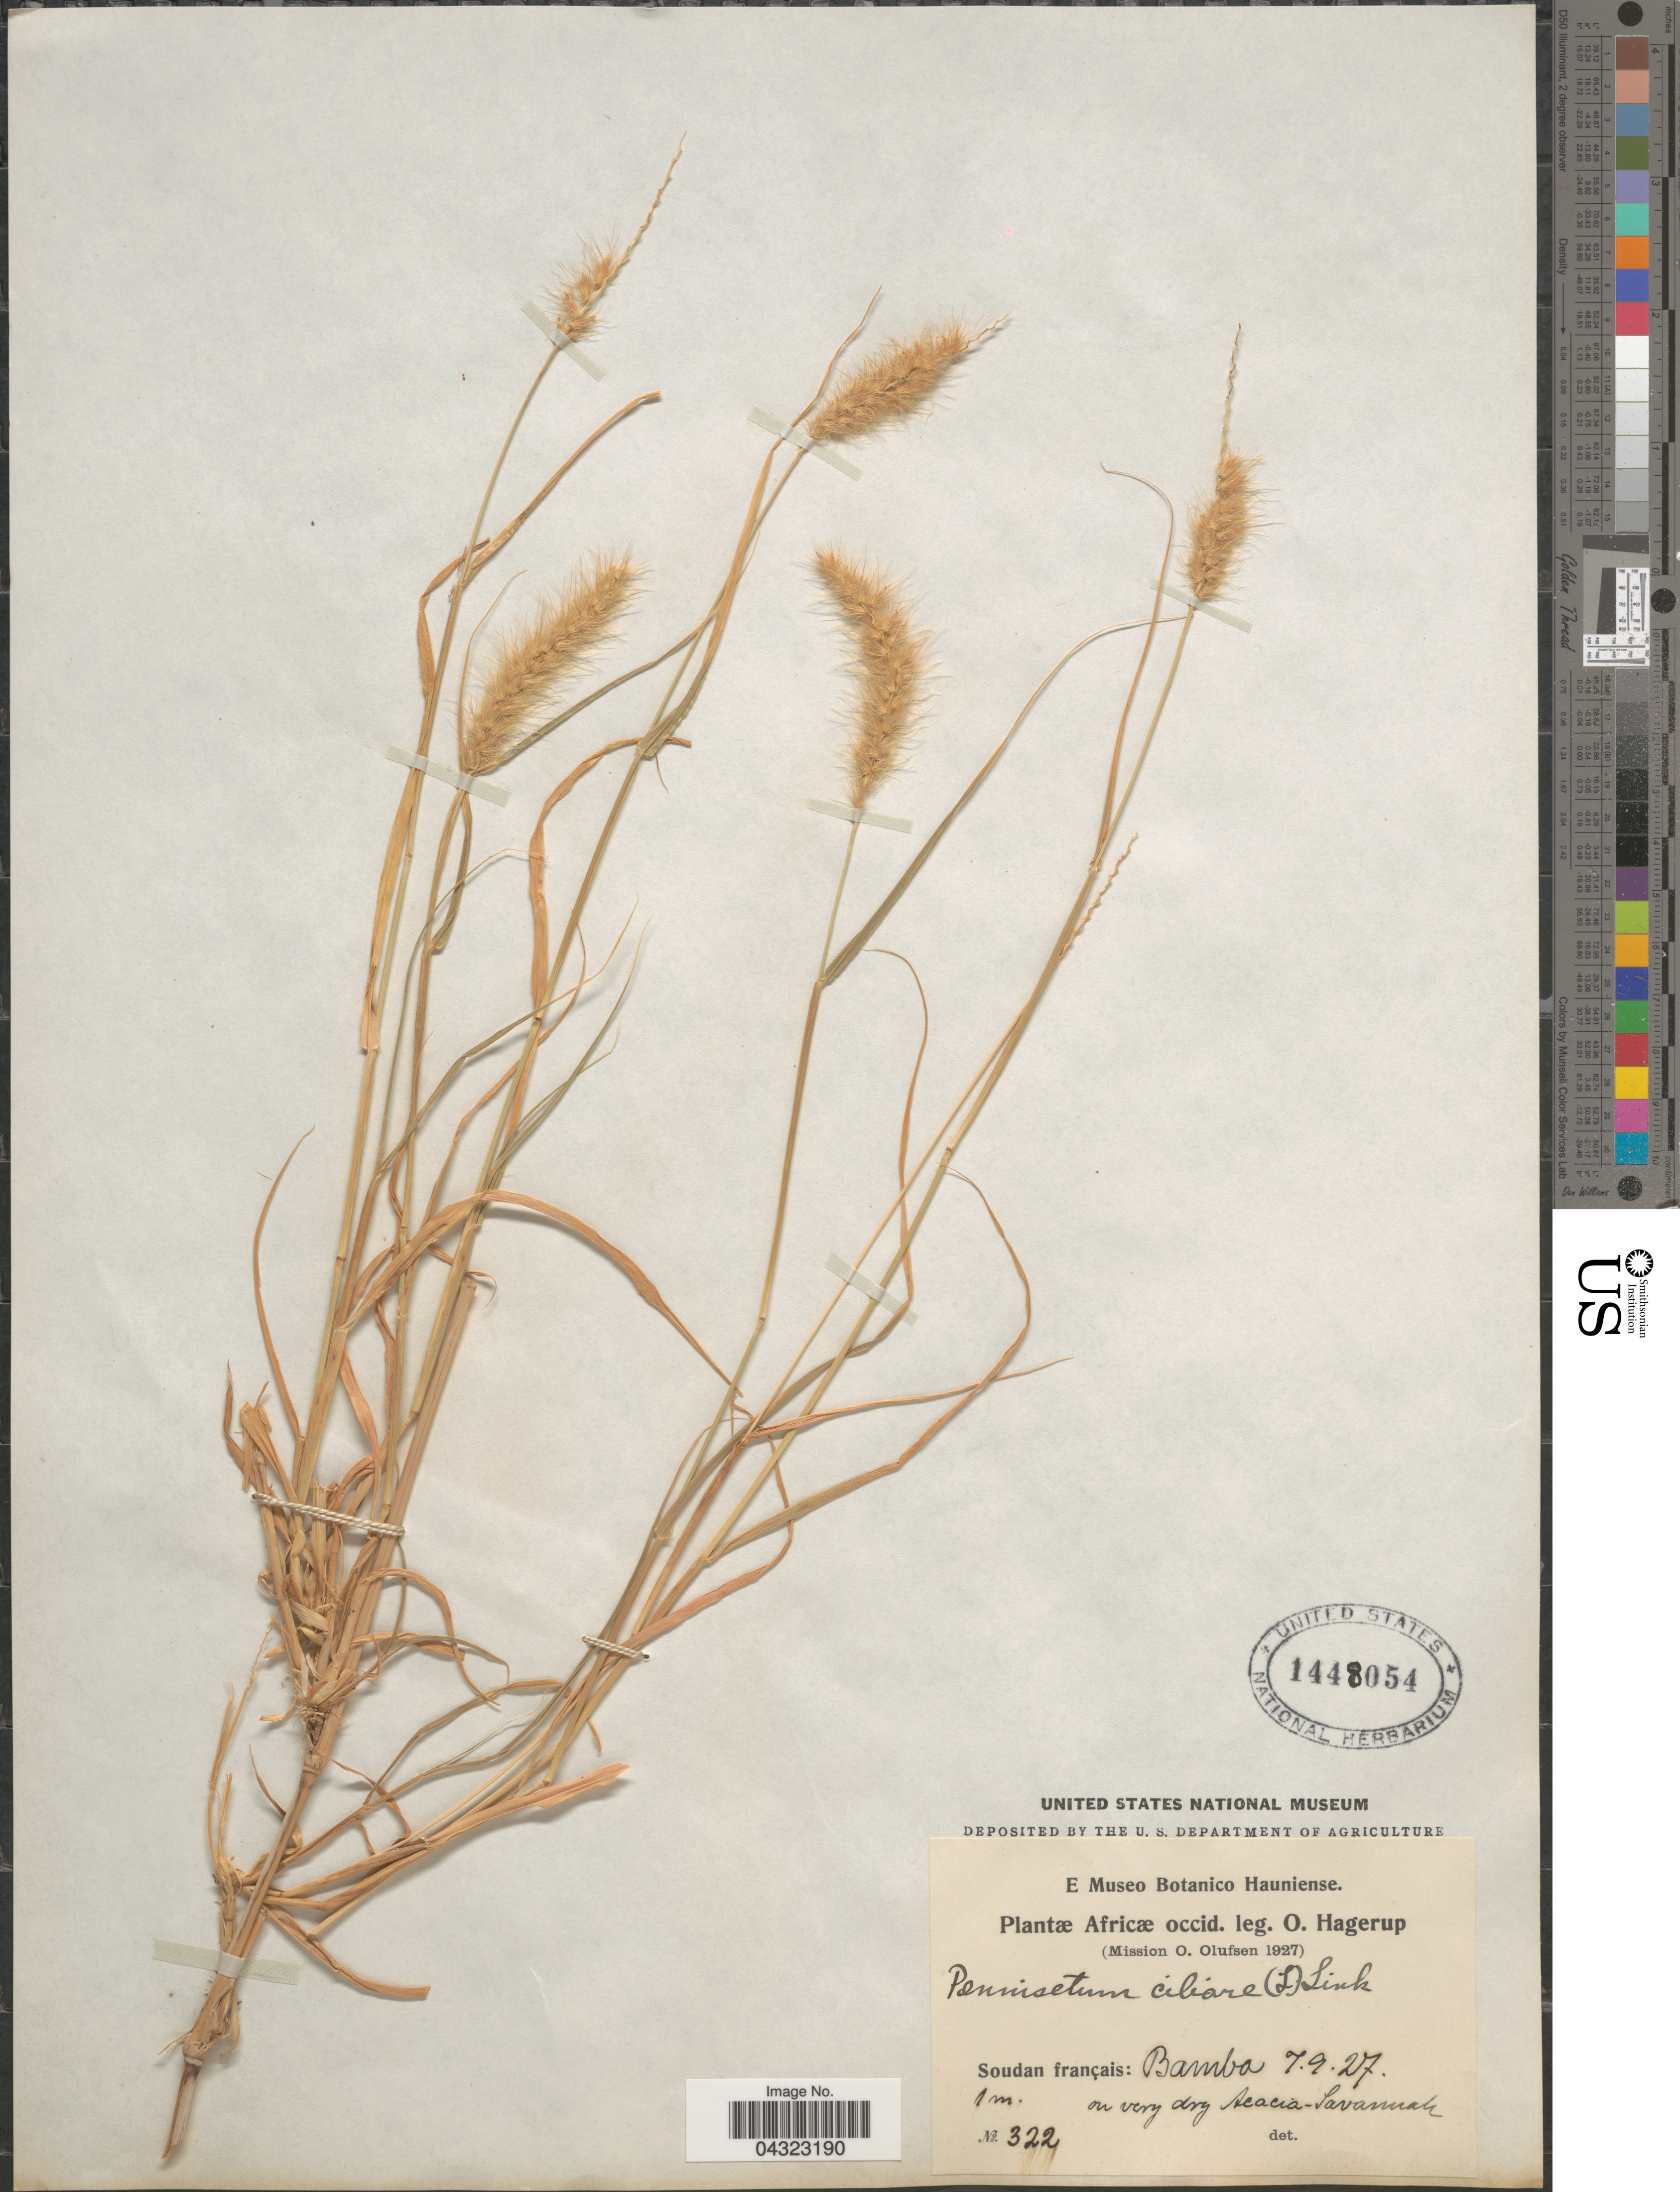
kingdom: Plantae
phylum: Tracheophyta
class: Liliopsida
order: Poales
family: Poaceae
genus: Cenchrus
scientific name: Cenchrus ciliaris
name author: L.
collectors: O. Hagerup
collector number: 322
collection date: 1927-09-01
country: Mali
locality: Africæ occid. Soudan français: Bamba. On very dry seacia-savannah.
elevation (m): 1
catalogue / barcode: US 1448054